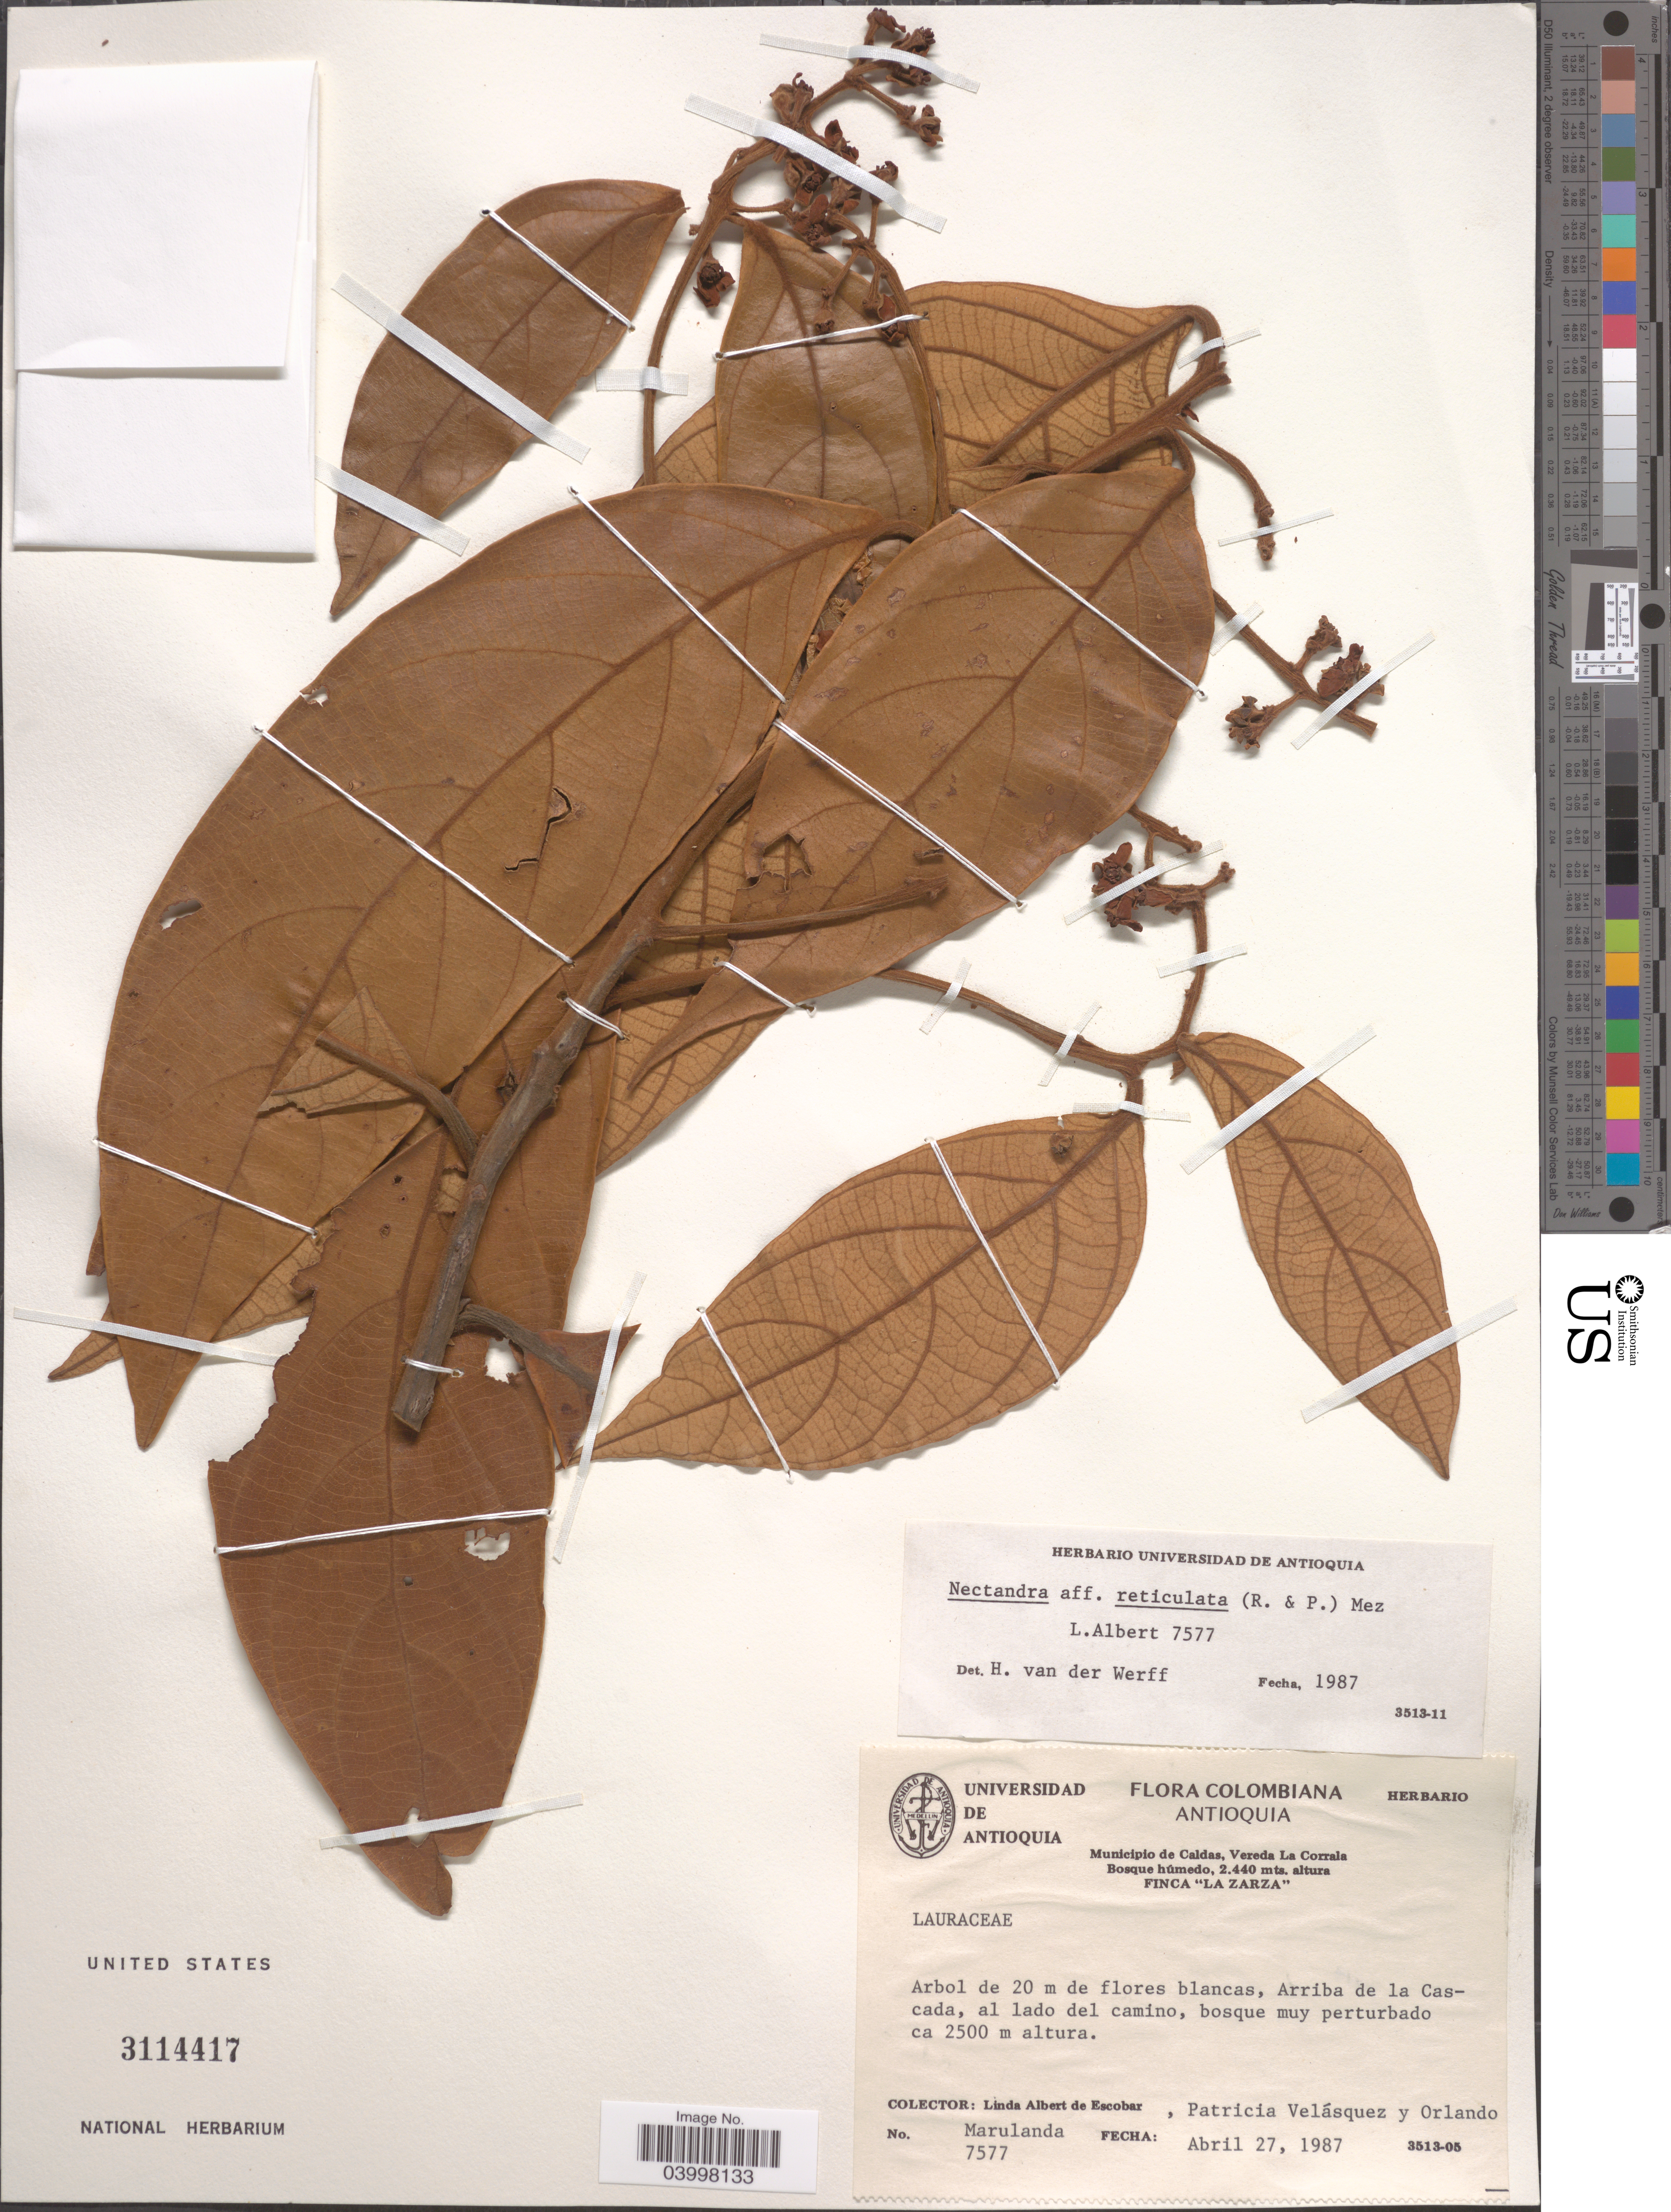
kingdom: Plantae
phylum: Tracheophyta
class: Magnoliopsida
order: Laurales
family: Lauraceae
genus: Nectandra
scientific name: Nectandra reticulata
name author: (Ruiz & Pav.) Mez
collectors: L. K. de Escobar, P. Velasquez & O. Marulanda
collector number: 7577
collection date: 1987-04-27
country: Colombia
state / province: Antioquia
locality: Municipio de Caldas, Vereda La Corrala. Finca "La Zarza". Arriba de la Cascada.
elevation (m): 2500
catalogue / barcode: US 3114417